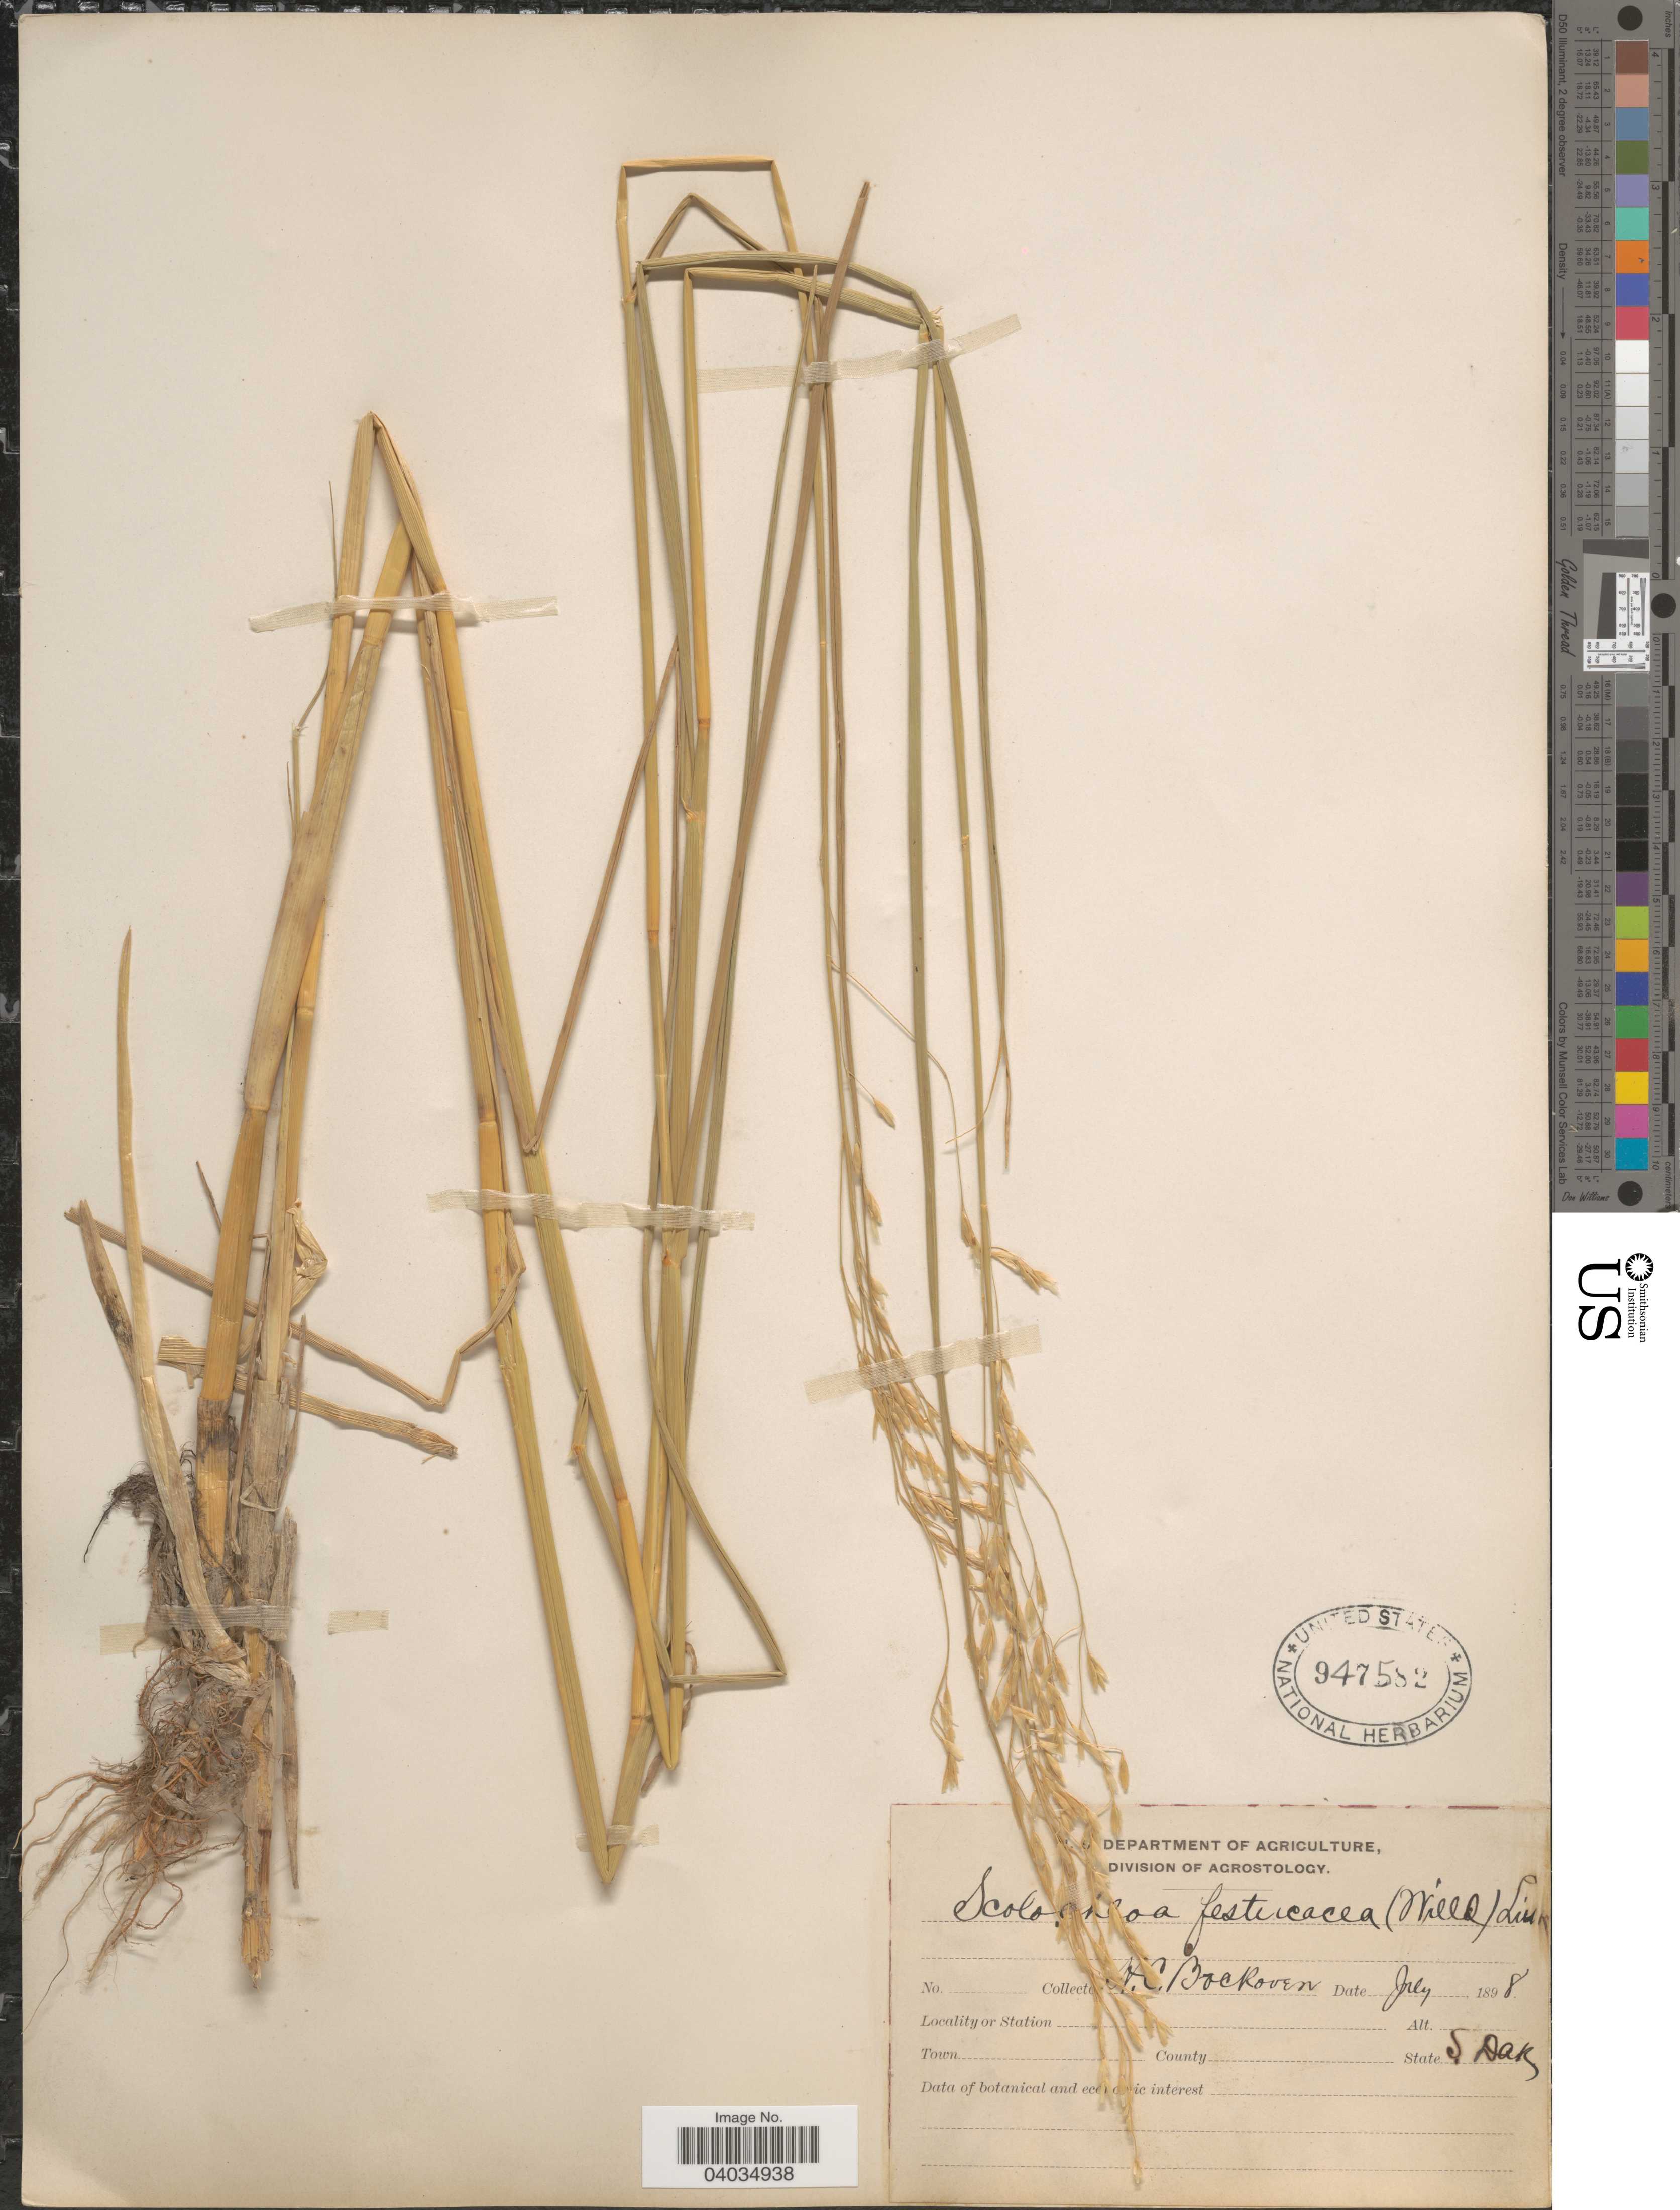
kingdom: Plantae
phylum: Tracheophyta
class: Liliopsida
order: Poales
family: Poaceae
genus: Scolochloa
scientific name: Scolochloa festucacea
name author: (Willd.) Link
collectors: H. Bockoven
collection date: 1898-07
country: United States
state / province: South Dakota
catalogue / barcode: US 947582